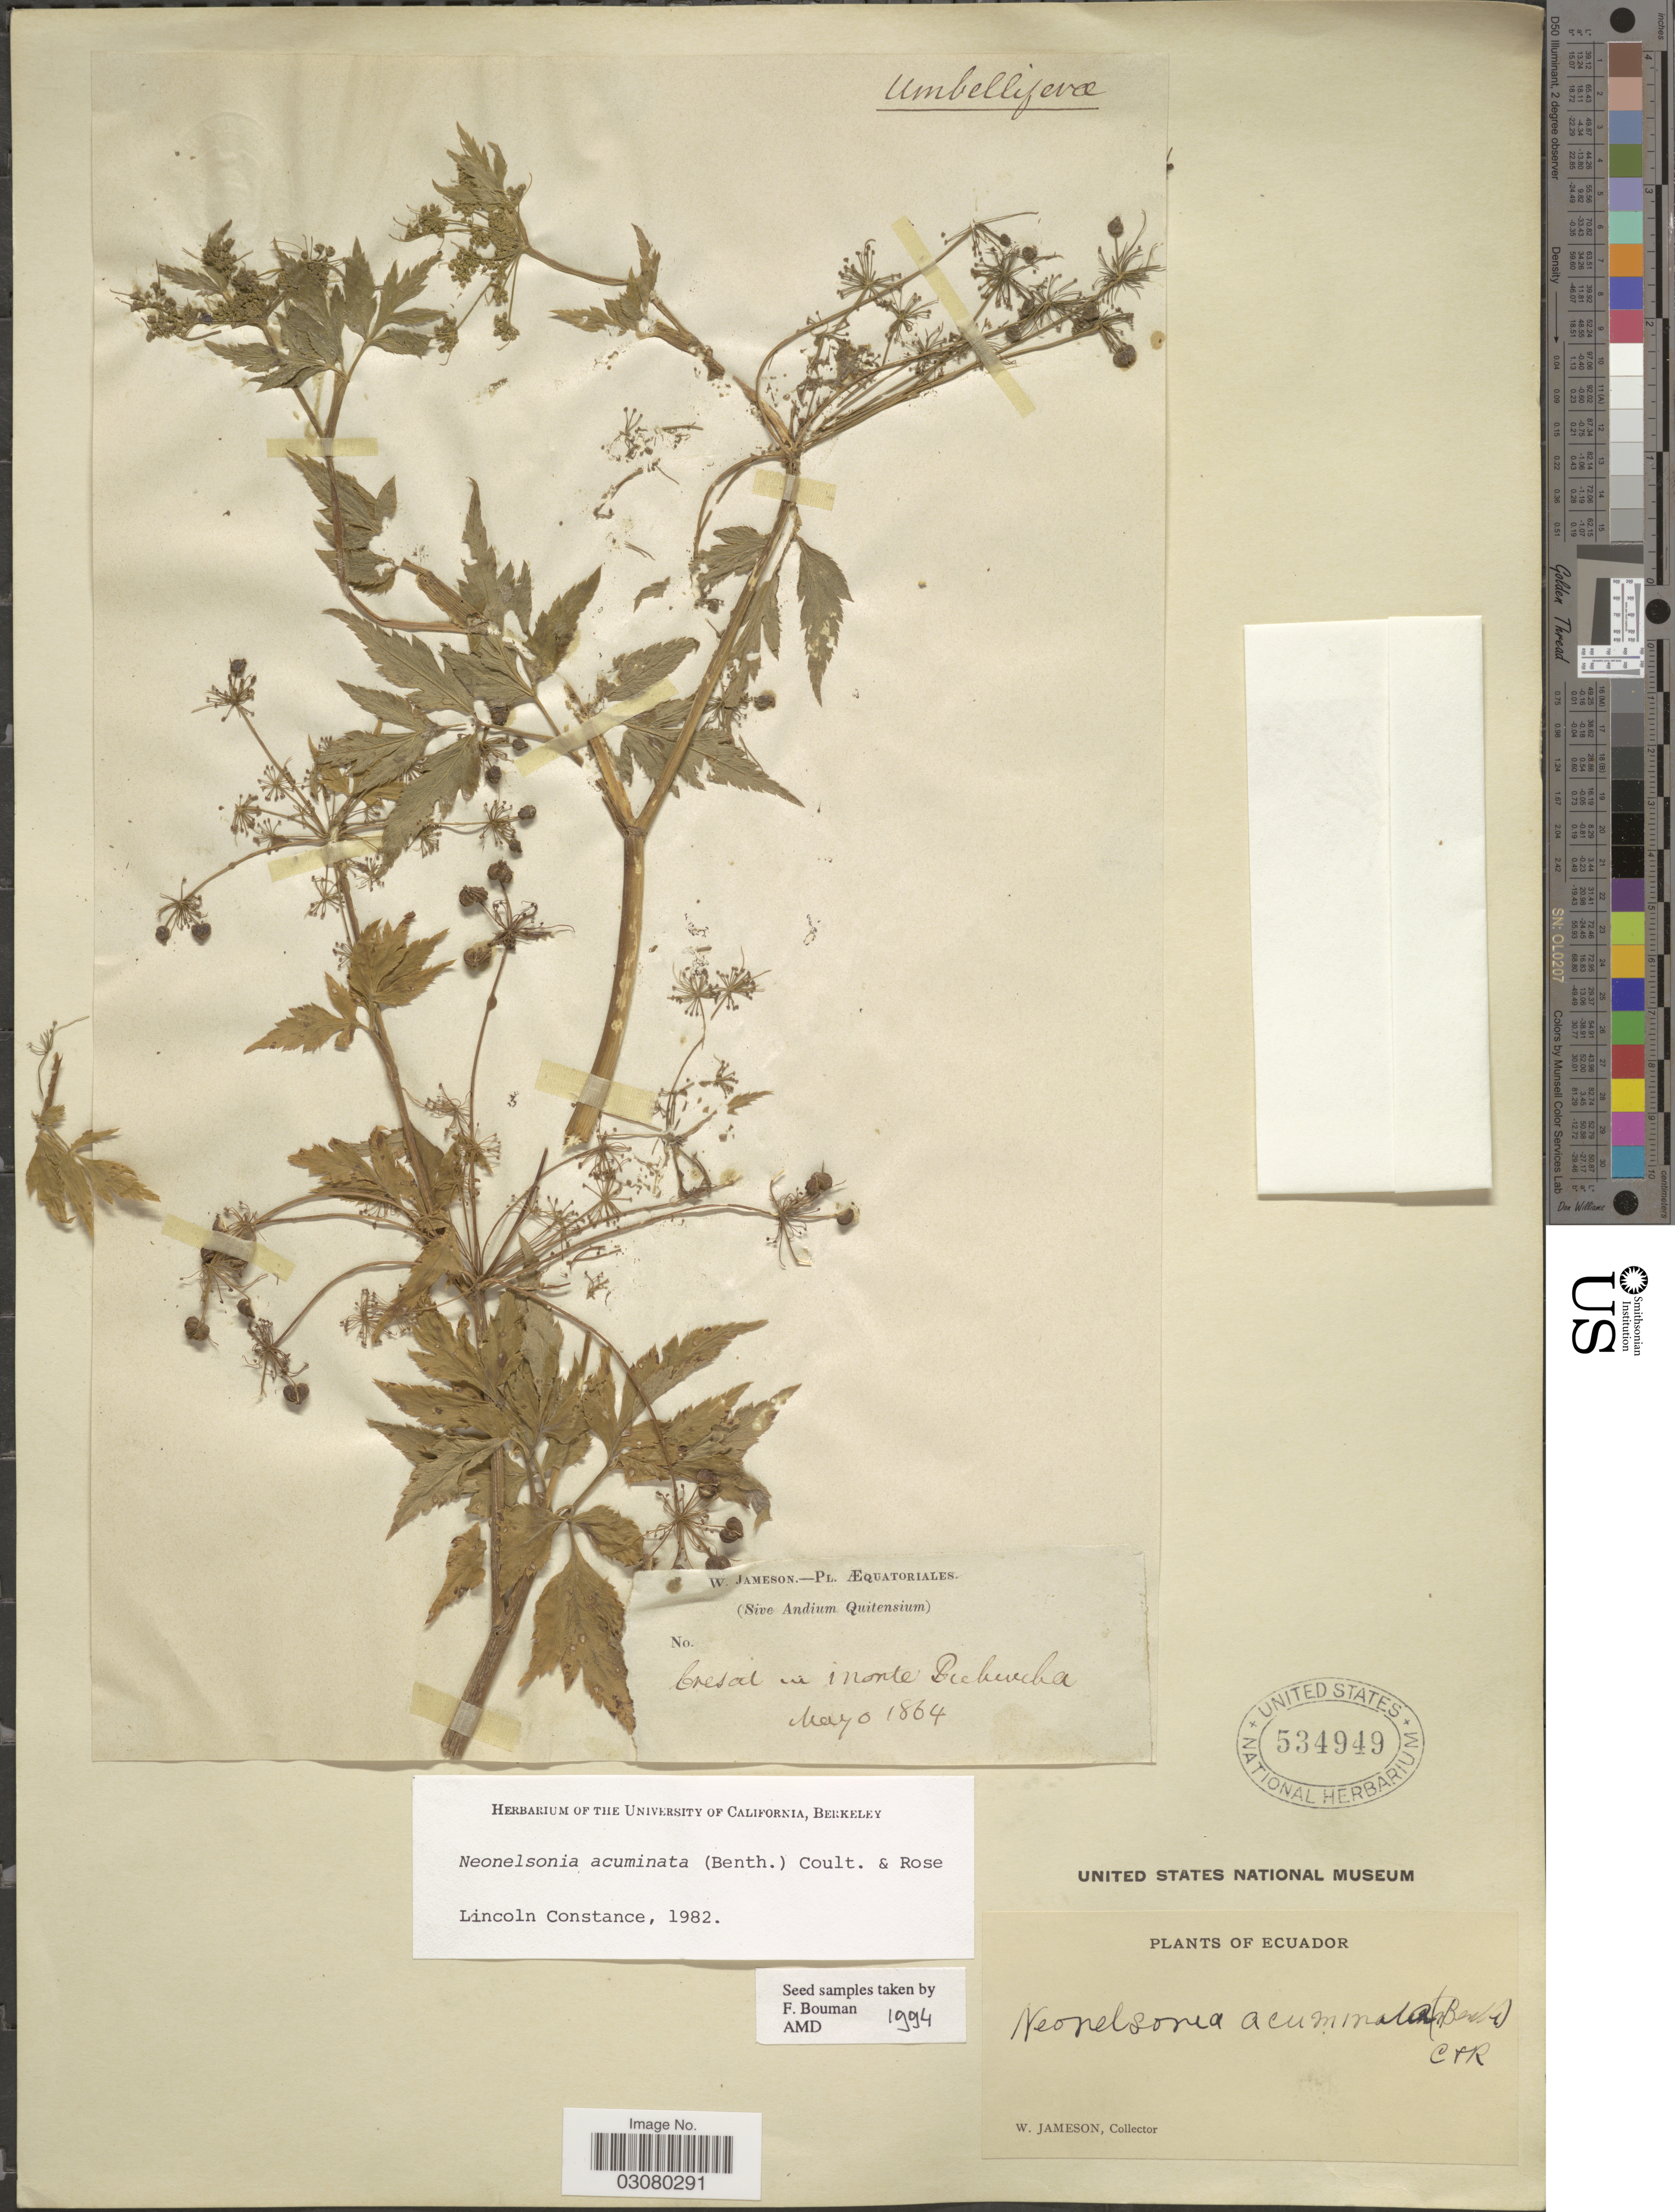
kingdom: Plantae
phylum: Tracheophyta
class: Magnoliopsida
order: Apiales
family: Apiaceae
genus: Neonelsonia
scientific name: Neonelsonia acuminata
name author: (Benth.) J.M. Coult. & Rose ex Drude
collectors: W. Jameson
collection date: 1864-05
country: Ecuador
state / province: Pichincha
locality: Cresat in monte Pichincha.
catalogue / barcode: US 534949